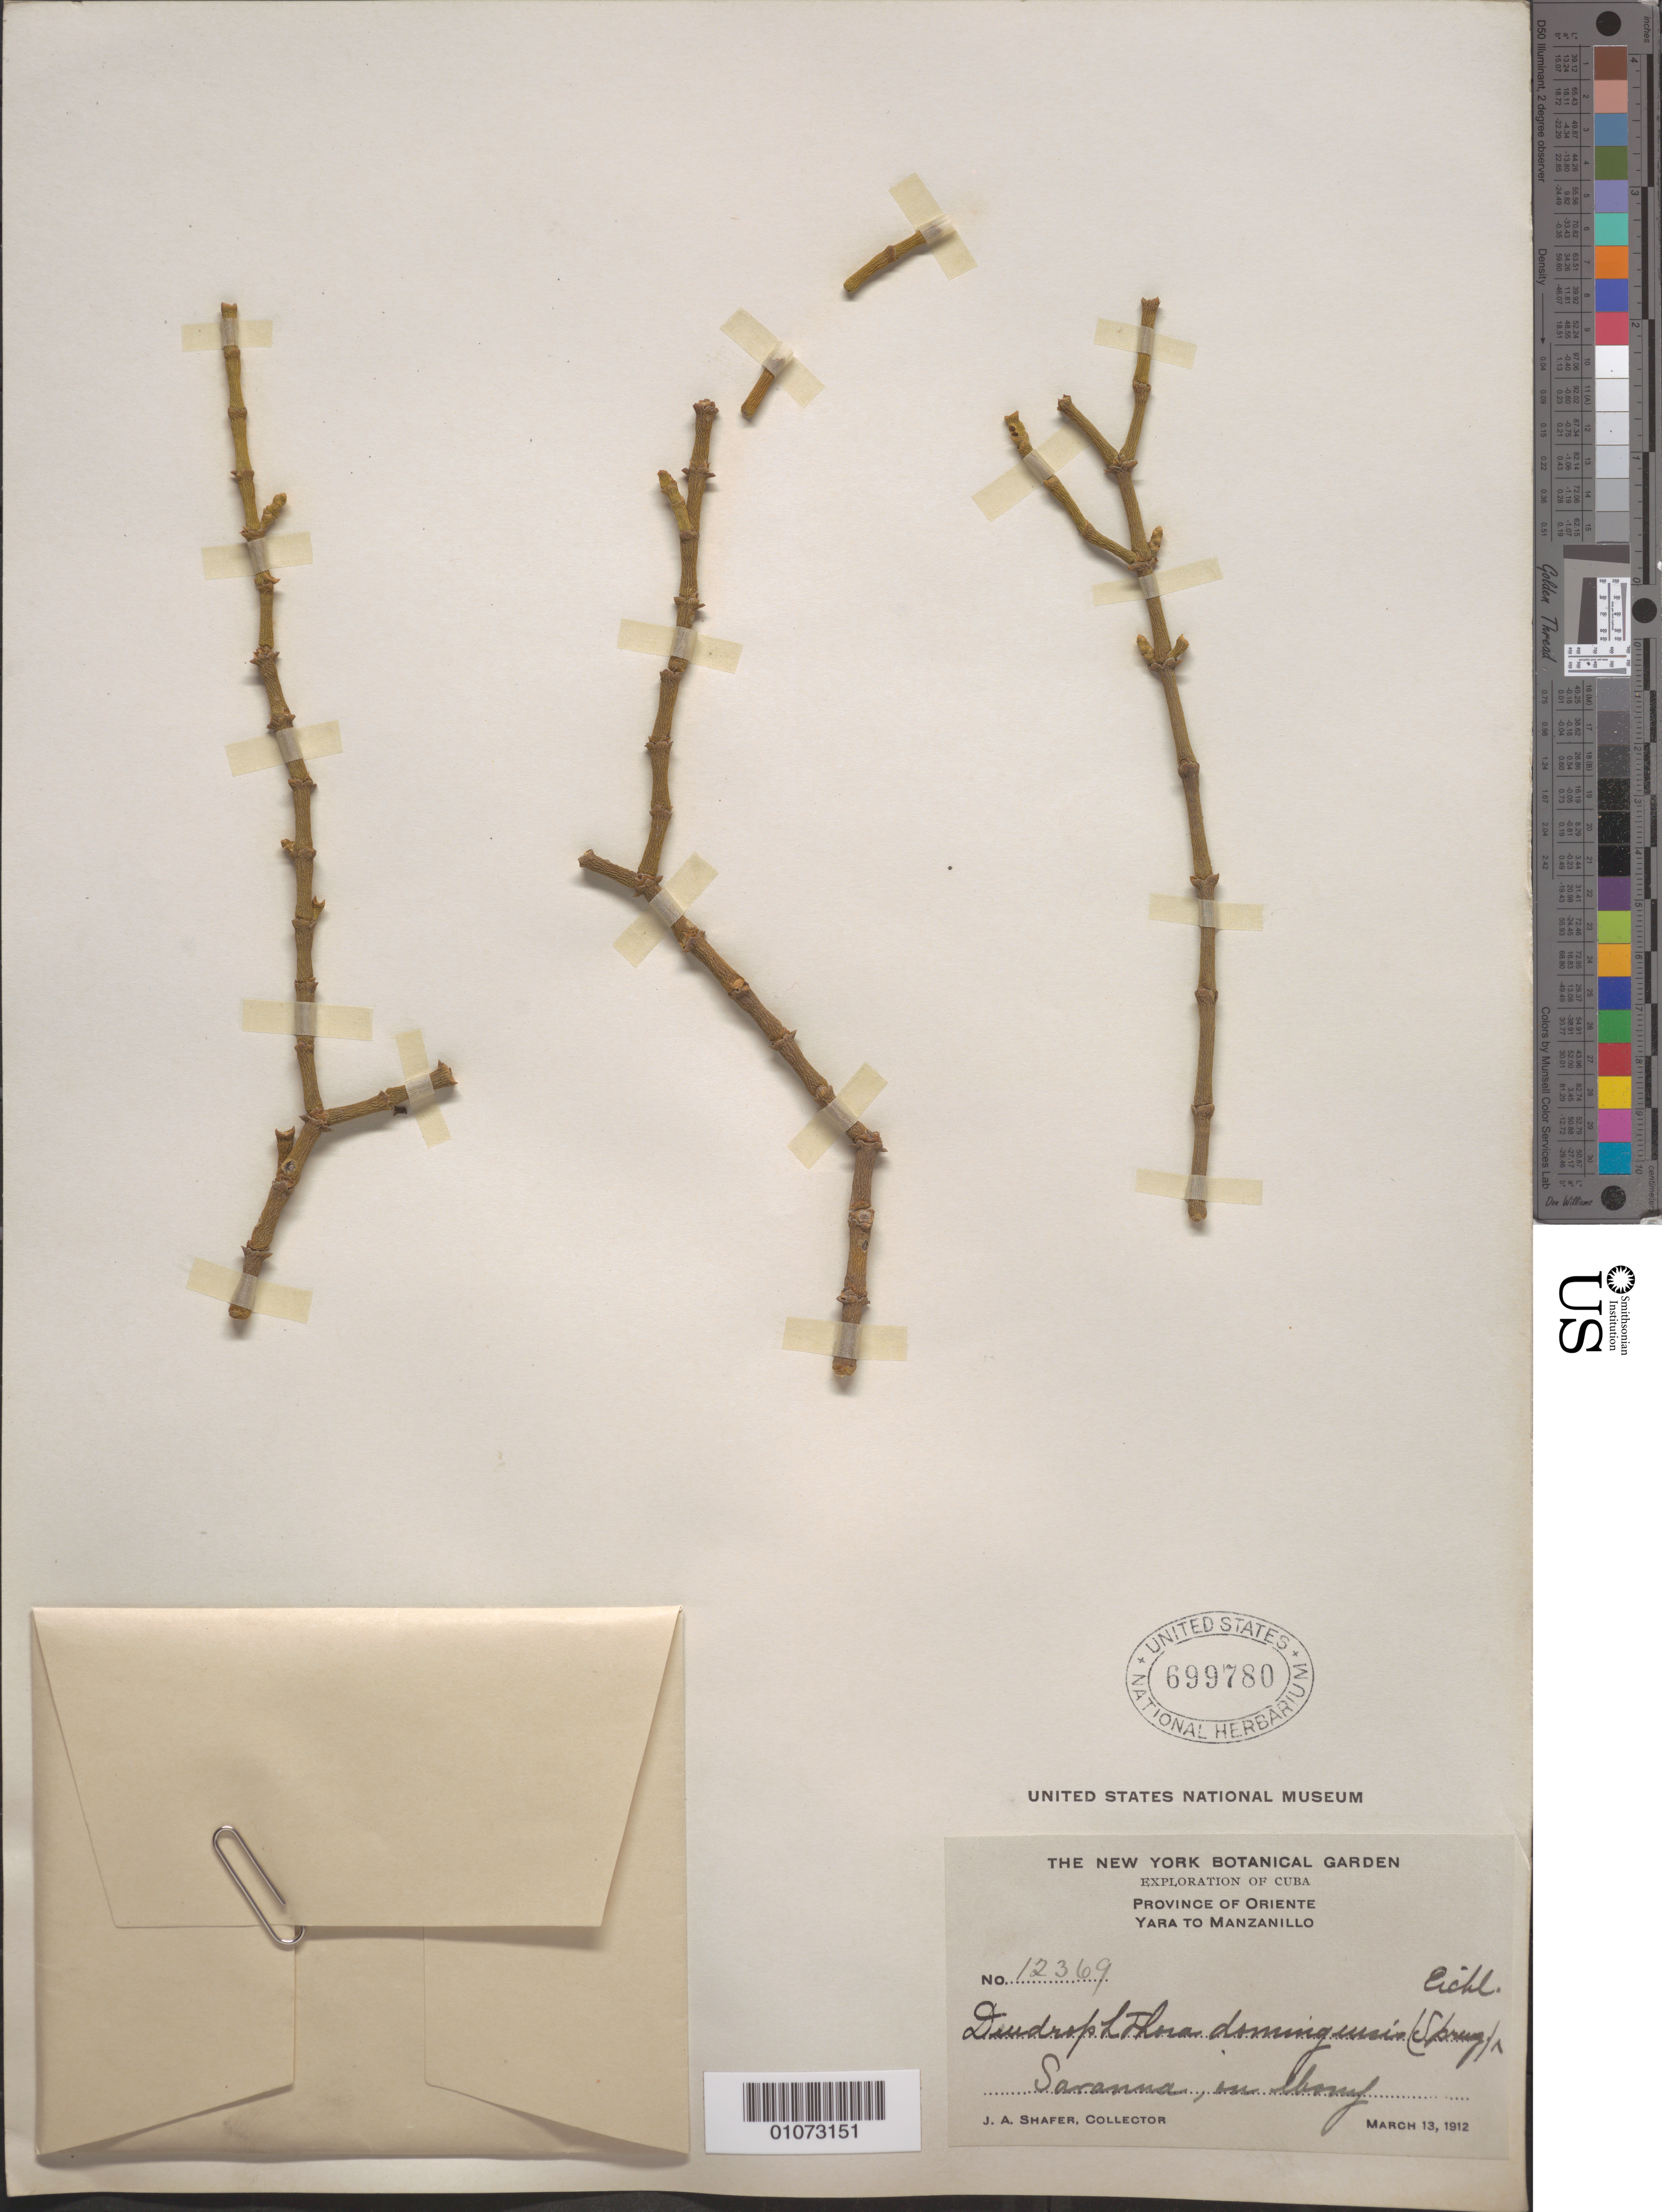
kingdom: Plantae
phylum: Tracheophyta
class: Magnoliopsida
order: Santalales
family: Viscaceae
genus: Dendrophthora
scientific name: Dendrophthora domingensis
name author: (Spreng.) Eichler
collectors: J. A. Shafer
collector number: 12369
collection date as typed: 13 Mar 1912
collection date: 1912-03-13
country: Cuba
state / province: Oriente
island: Cuba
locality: Yara to Manzanillo Savannah in ebony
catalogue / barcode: US 699780